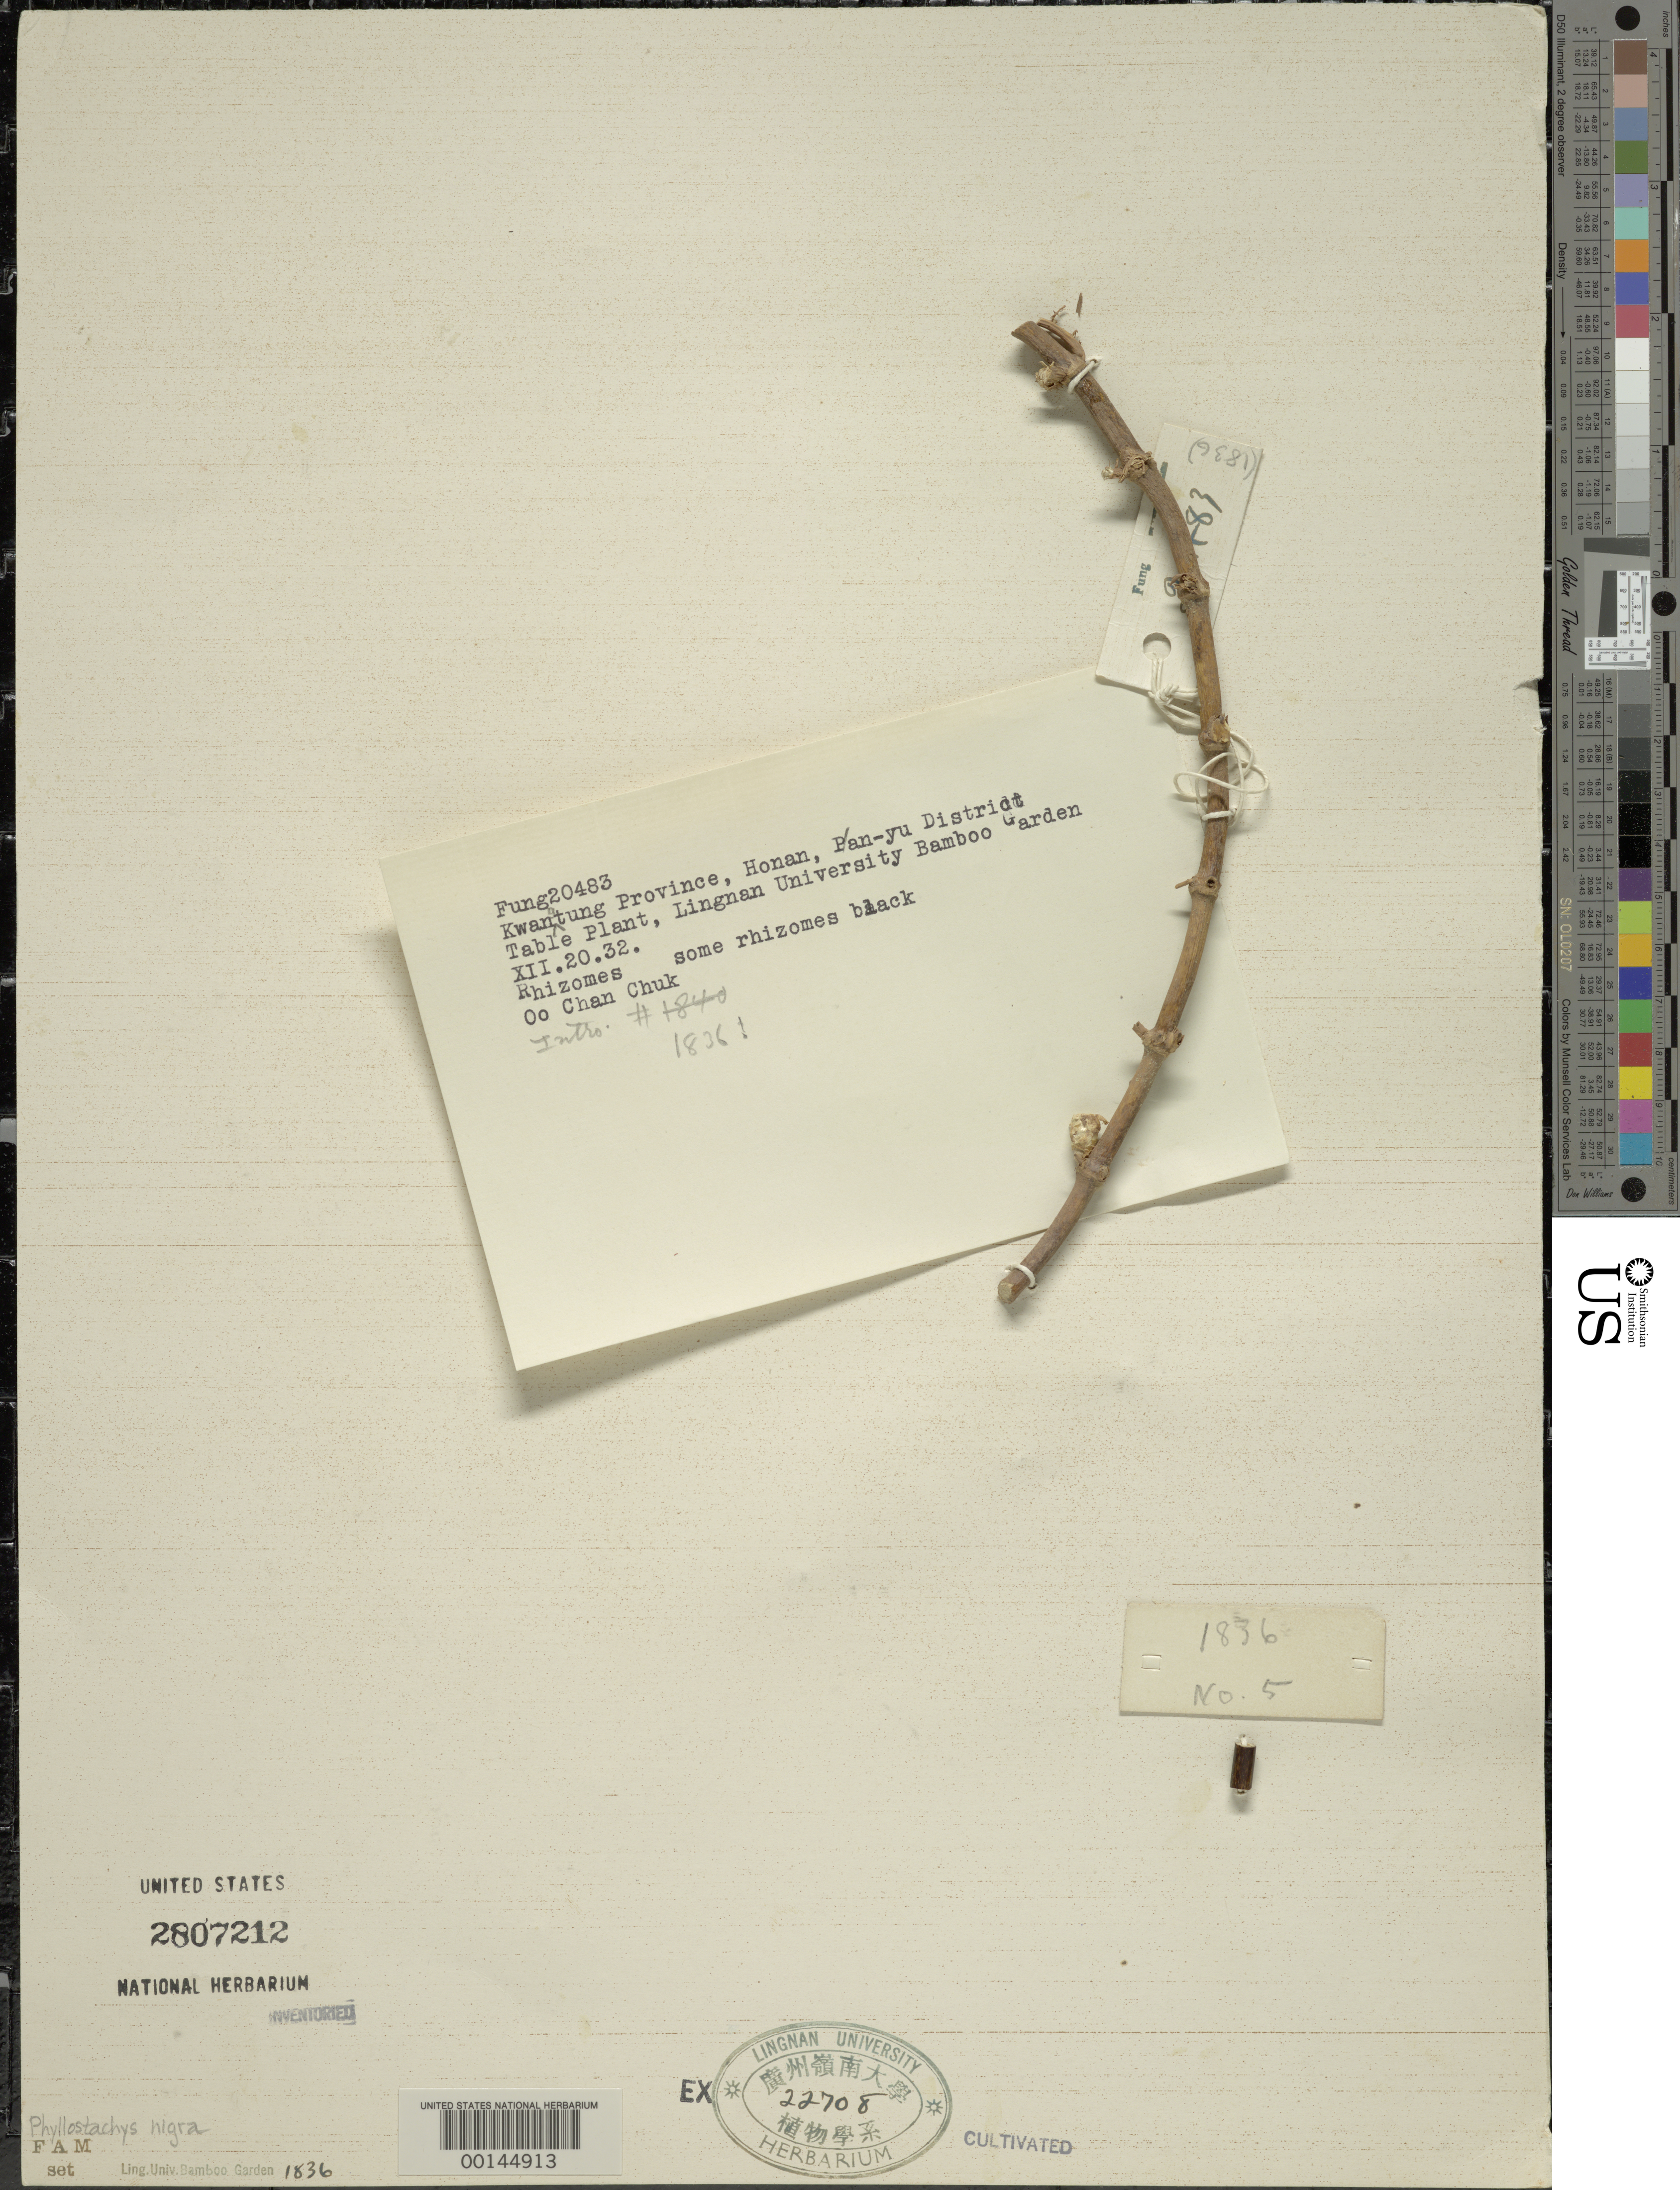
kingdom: Plantae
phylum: Tracheophyta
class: Liliopsida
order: Poales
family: Poaceae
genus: Phyllostachys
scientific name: Phyllostachys nigra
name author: (Lodd. ex Lindl.) Munro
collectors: H. L. Fung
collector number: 20483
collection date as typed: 20 Dec 1932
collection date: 1932-12-20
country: China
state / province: Guangdong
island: Honam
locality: Honan, p'an-yu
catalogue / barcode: US 2807212